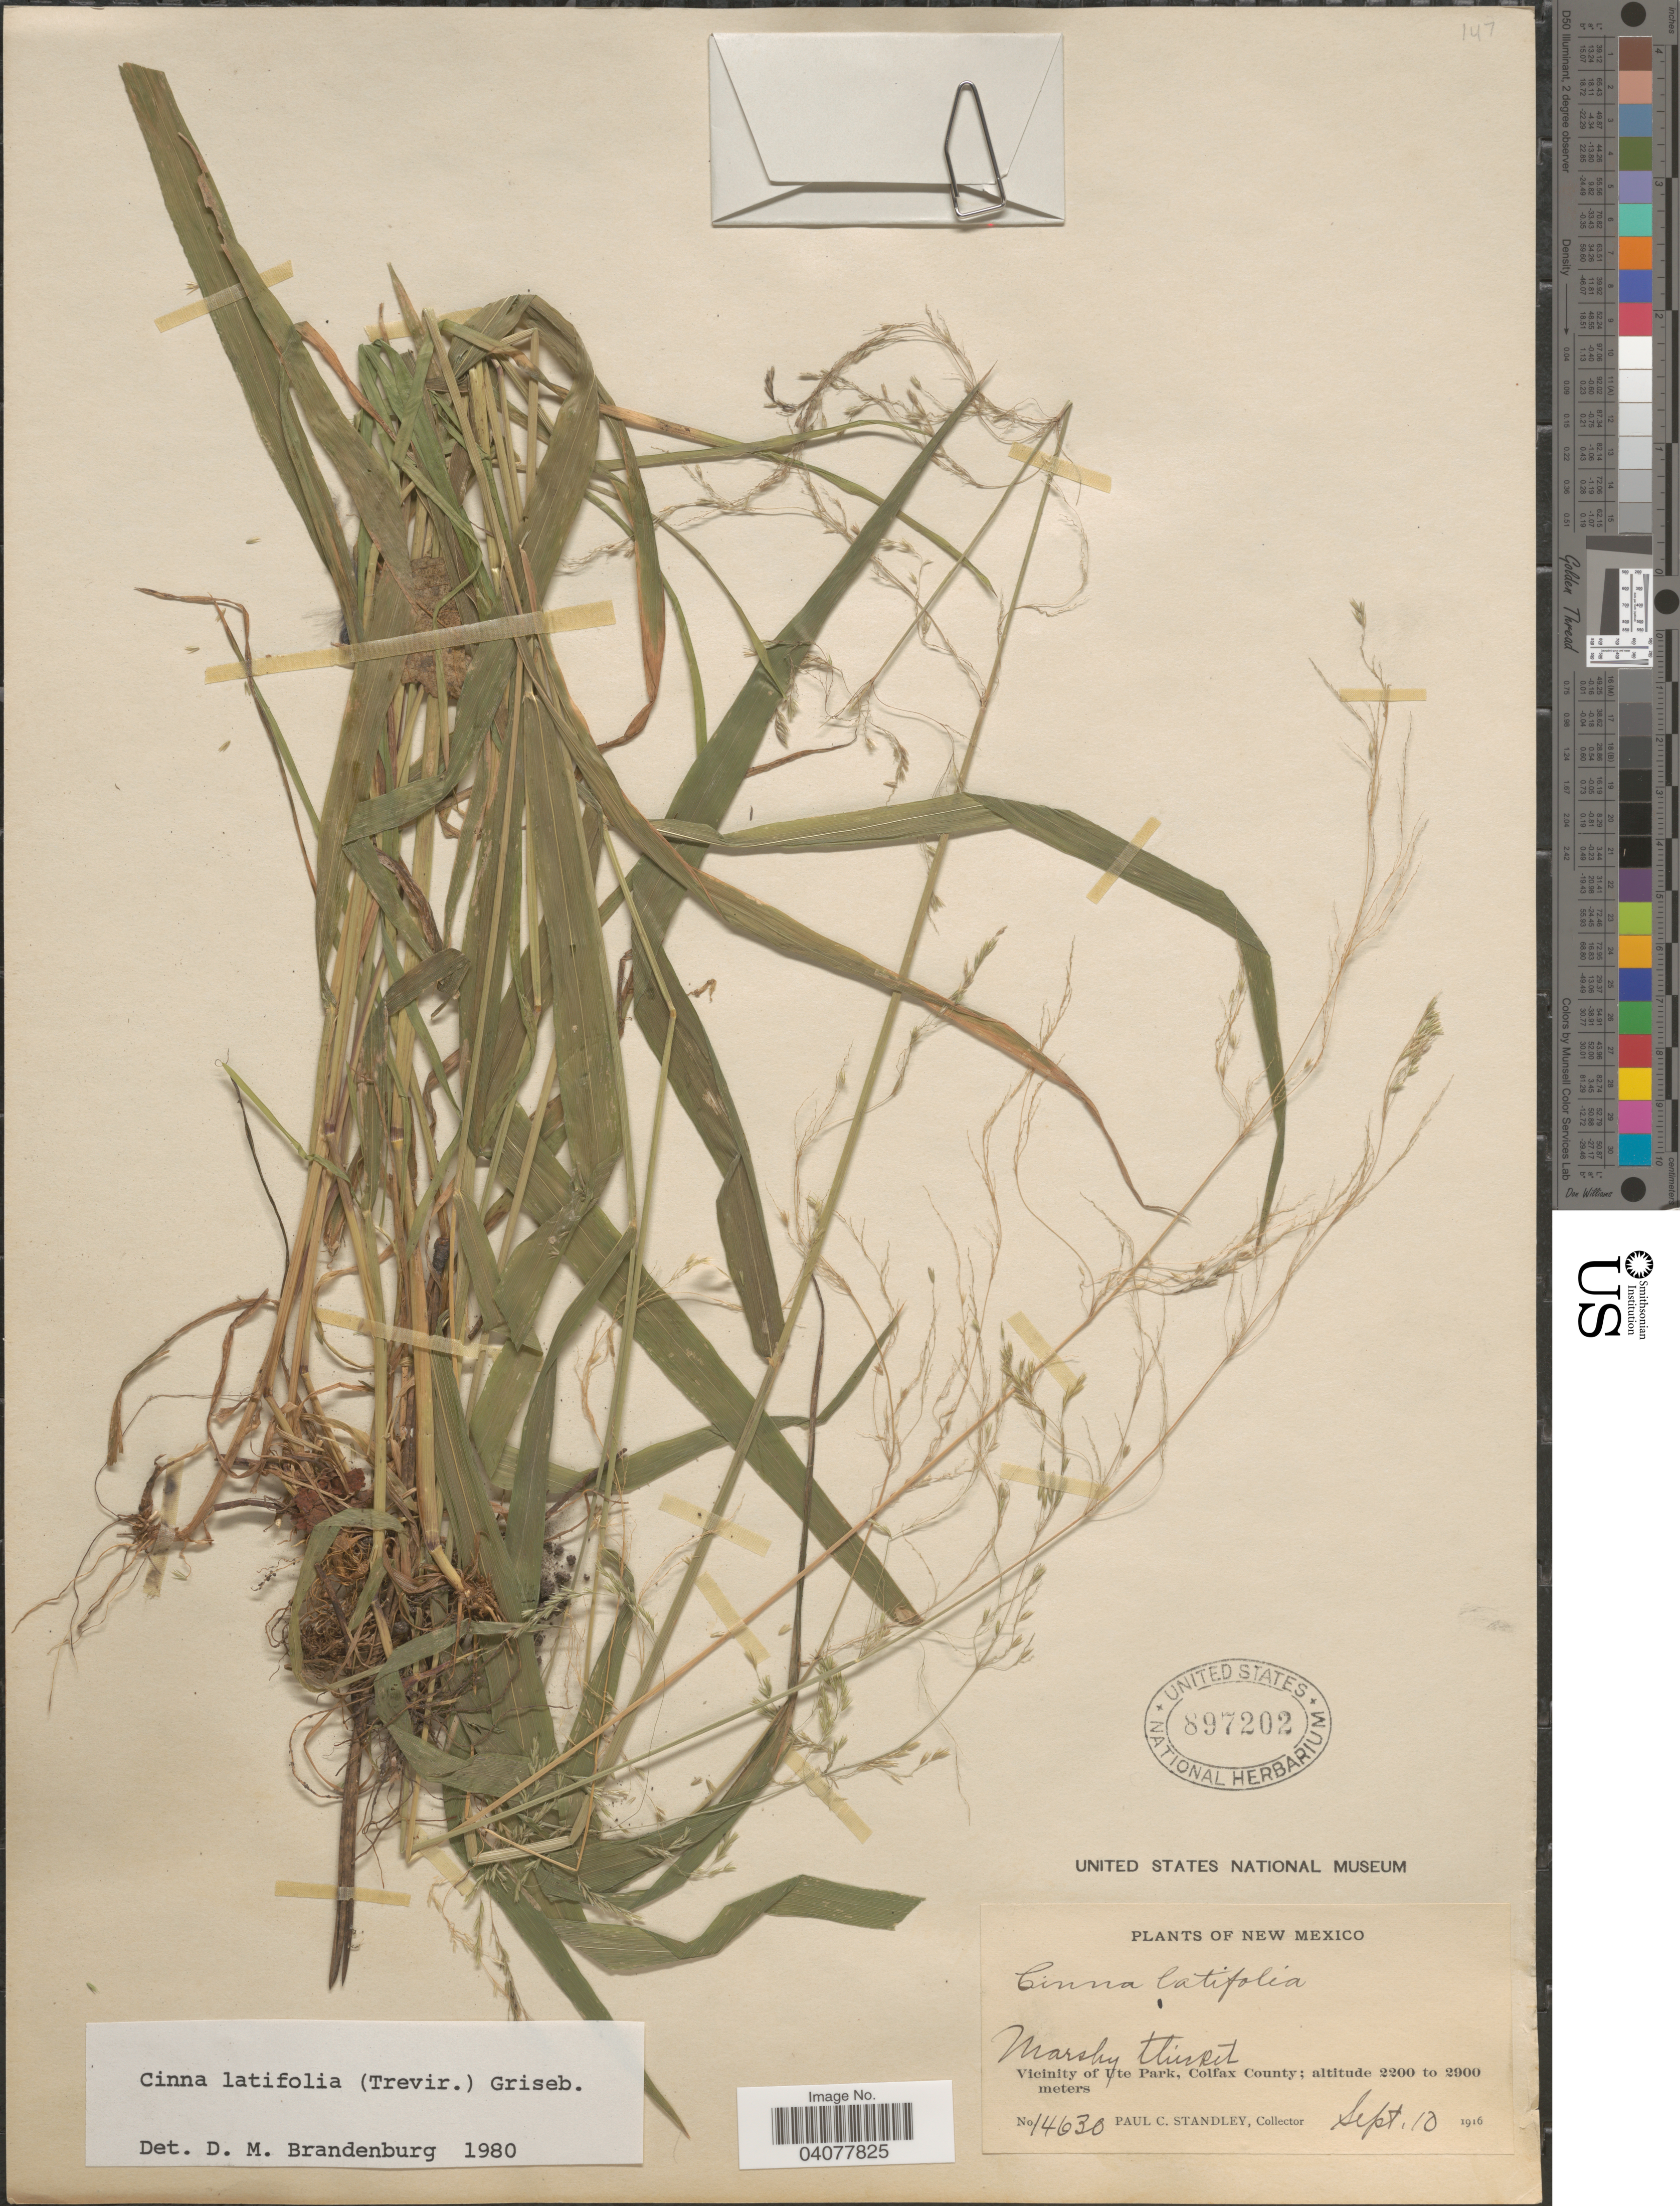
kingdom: Plantae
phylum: Tracheophyta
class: Liliopsida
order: Poales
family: Poaceae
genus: Cinna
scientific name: Cinna latifolia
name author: (Trevir. ex Goeppert) Griseb.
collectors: P. C. Standley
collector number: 14630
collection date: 1916-09-10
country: United States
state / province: New Mexico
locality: Marshy thicket. Vicinity of Ute Park, Colfax County.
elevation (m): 2200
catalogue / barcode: US 897202